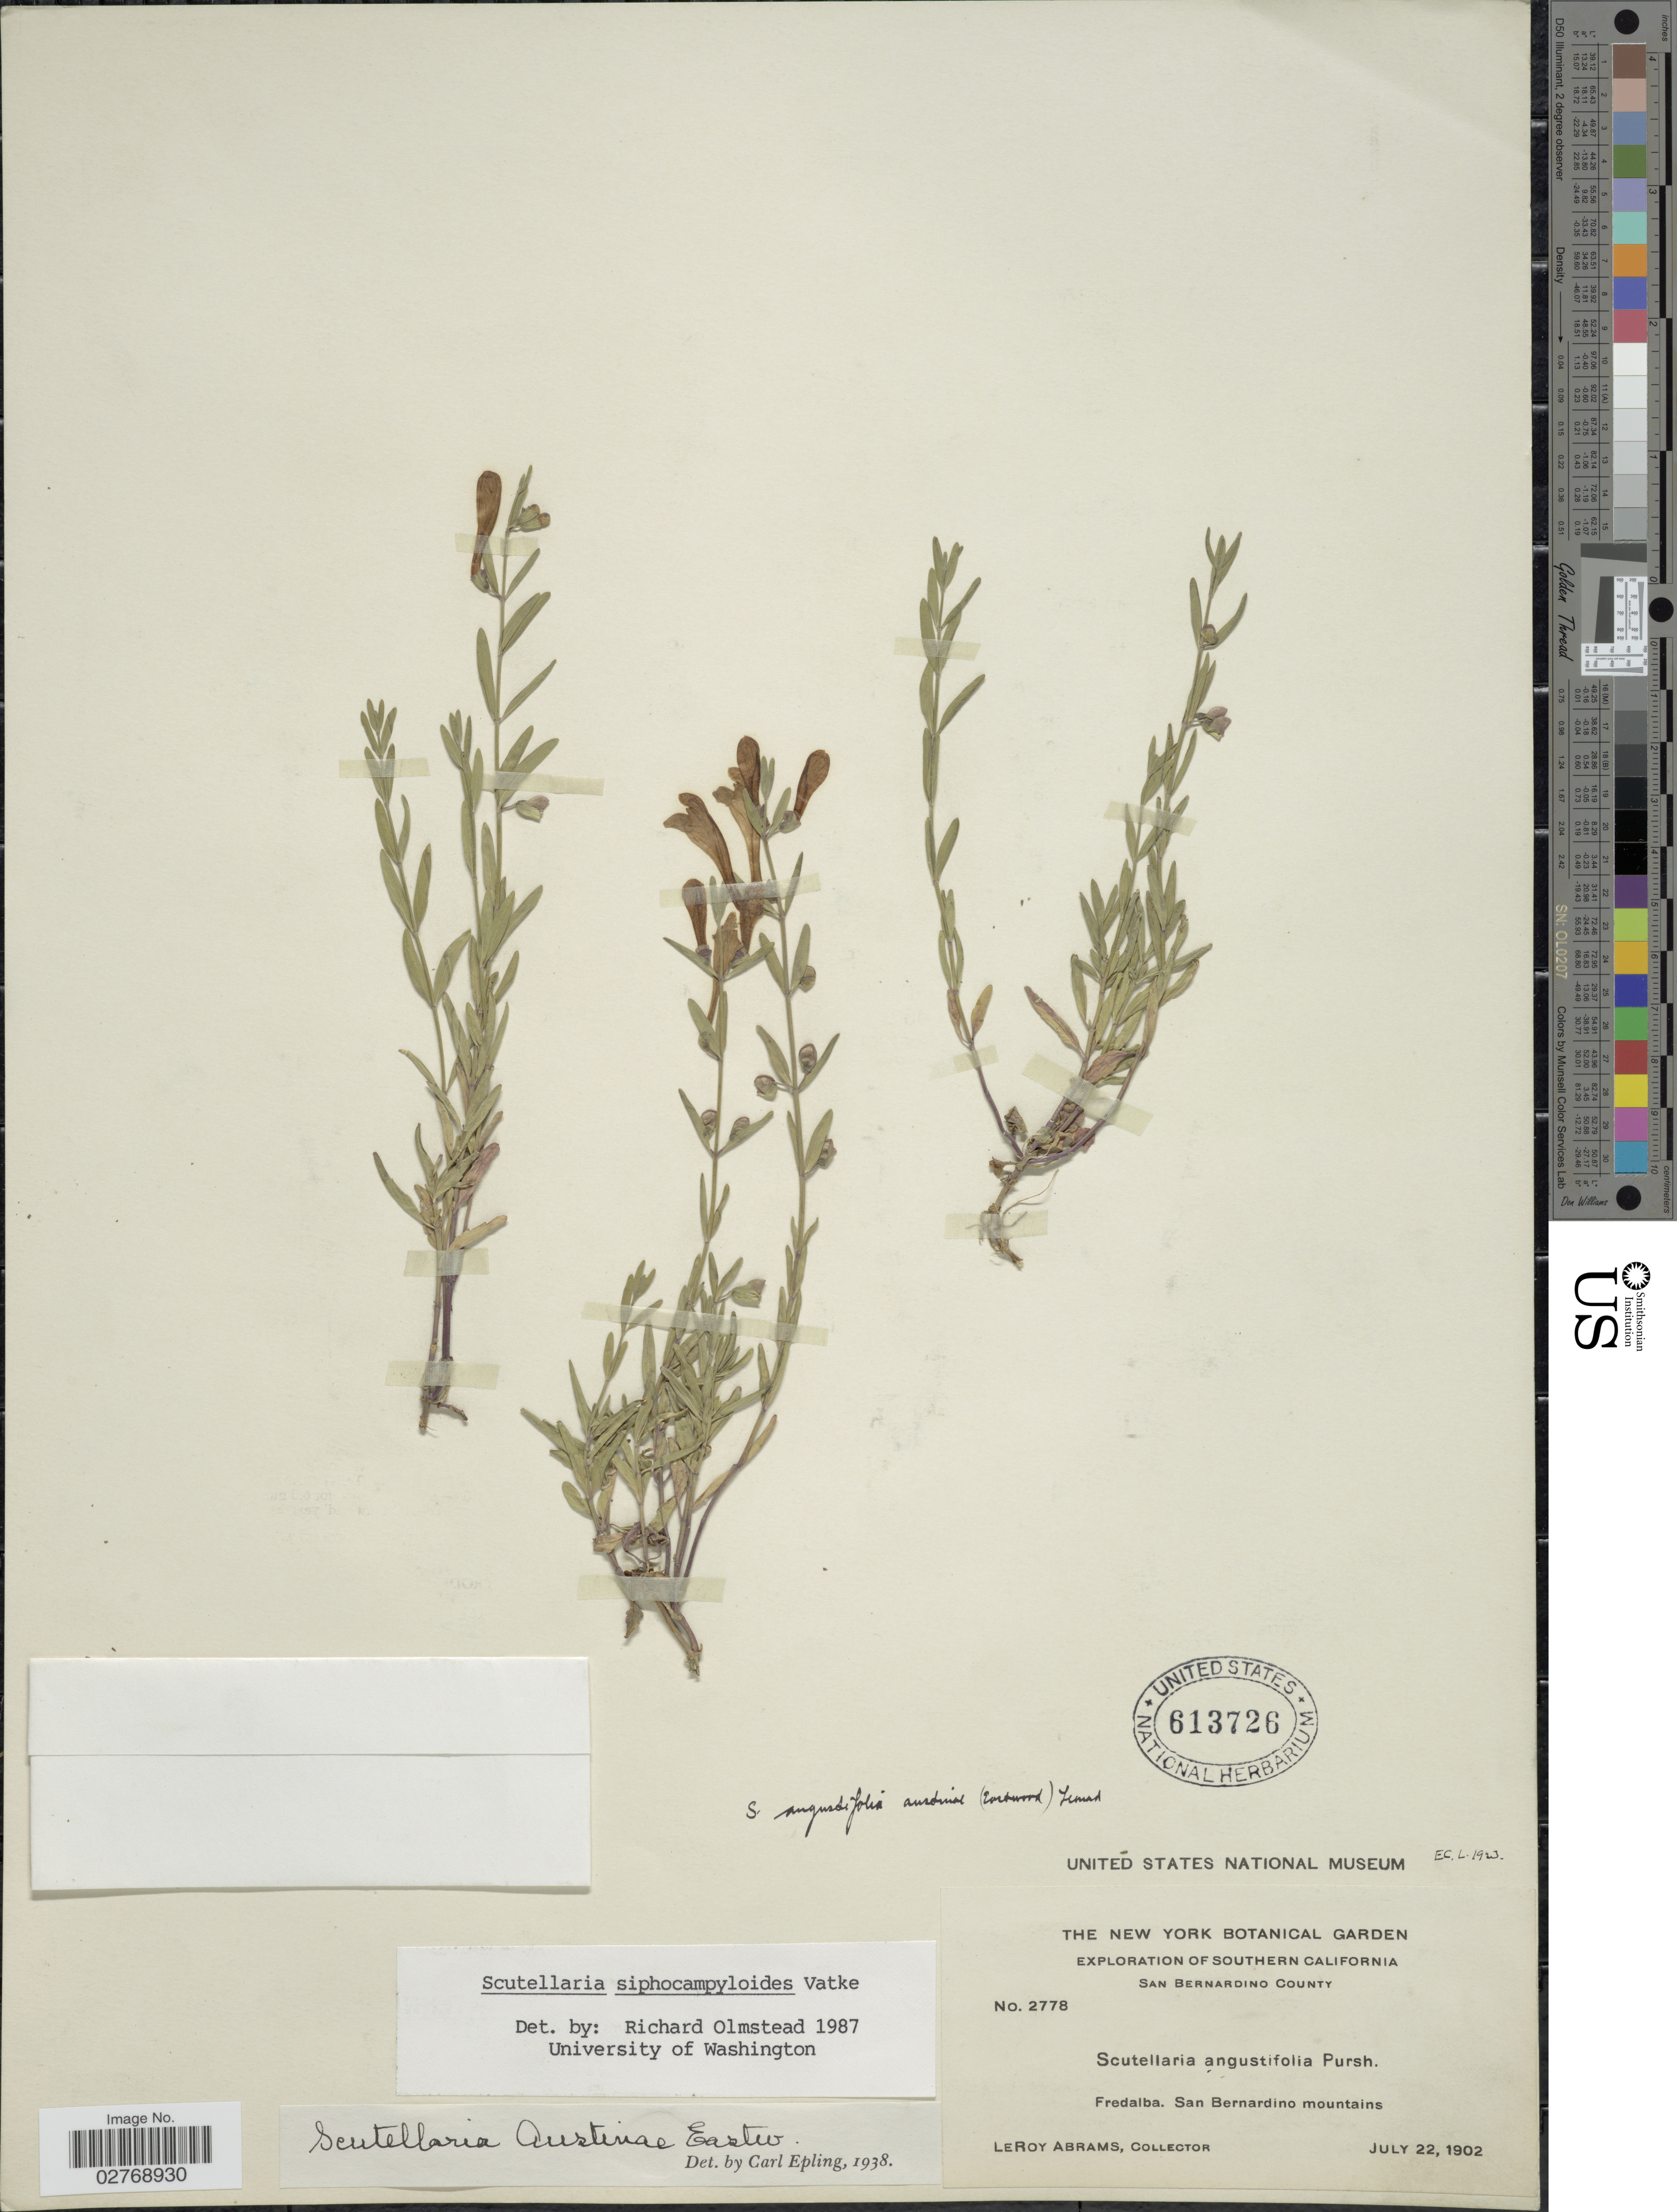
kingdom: Plantae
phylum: Tracheophyta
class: Magnoliopsida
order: Lamiales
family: Lamiaceae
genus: Scutellaria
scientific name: Scutellaria siphocampyloides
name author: Vatke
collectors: L. Abrams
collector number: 2778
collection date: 1902-07-22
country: United States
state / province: California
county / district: San Bernardino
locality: Southern California. San Bernardino County. Fredalba, San Bernardino mountains.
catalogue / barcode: US 613726